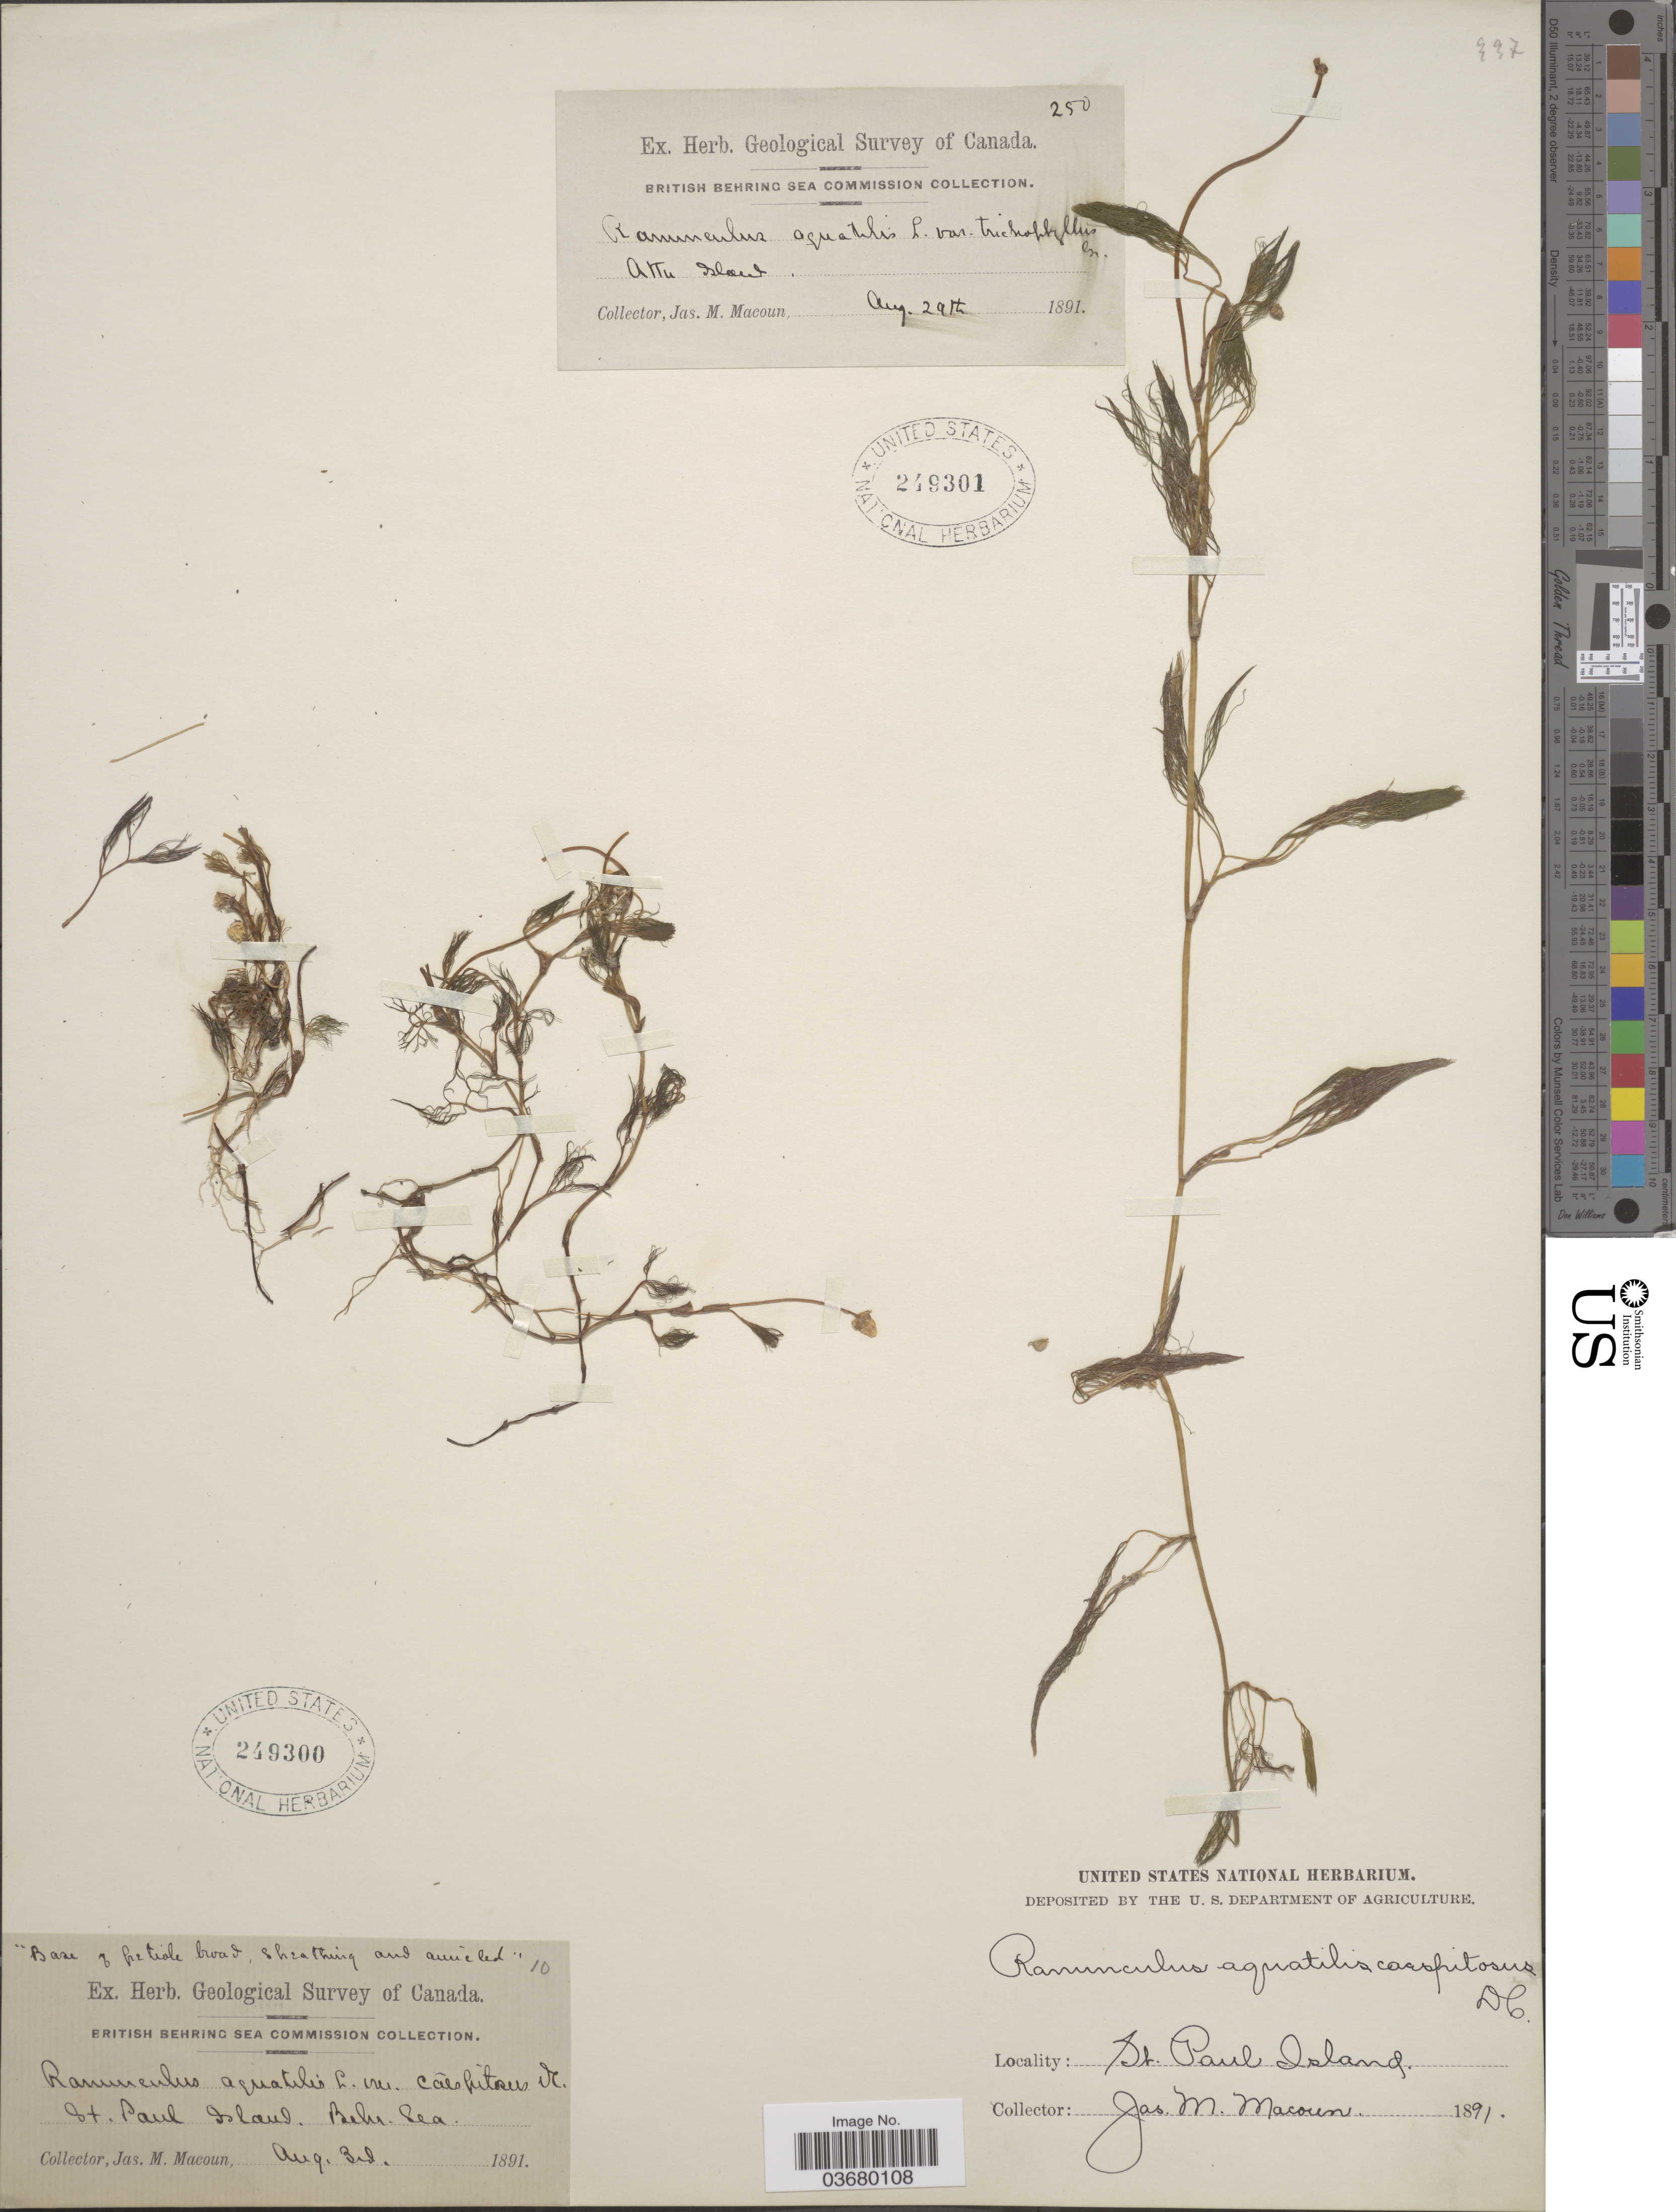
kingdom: Plantae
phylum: Tracheophyta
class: Magnoliopsida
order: Ranunculales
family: Ranunculaceae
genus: Ranunculus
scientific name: Ranunculus trichophyllus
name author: Chaix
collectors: J. M. Macoun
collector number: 10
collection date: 1891-08-03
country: United States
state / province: Alaska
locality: St. Paul Island, Behr. Sea.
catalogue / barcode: US 249300